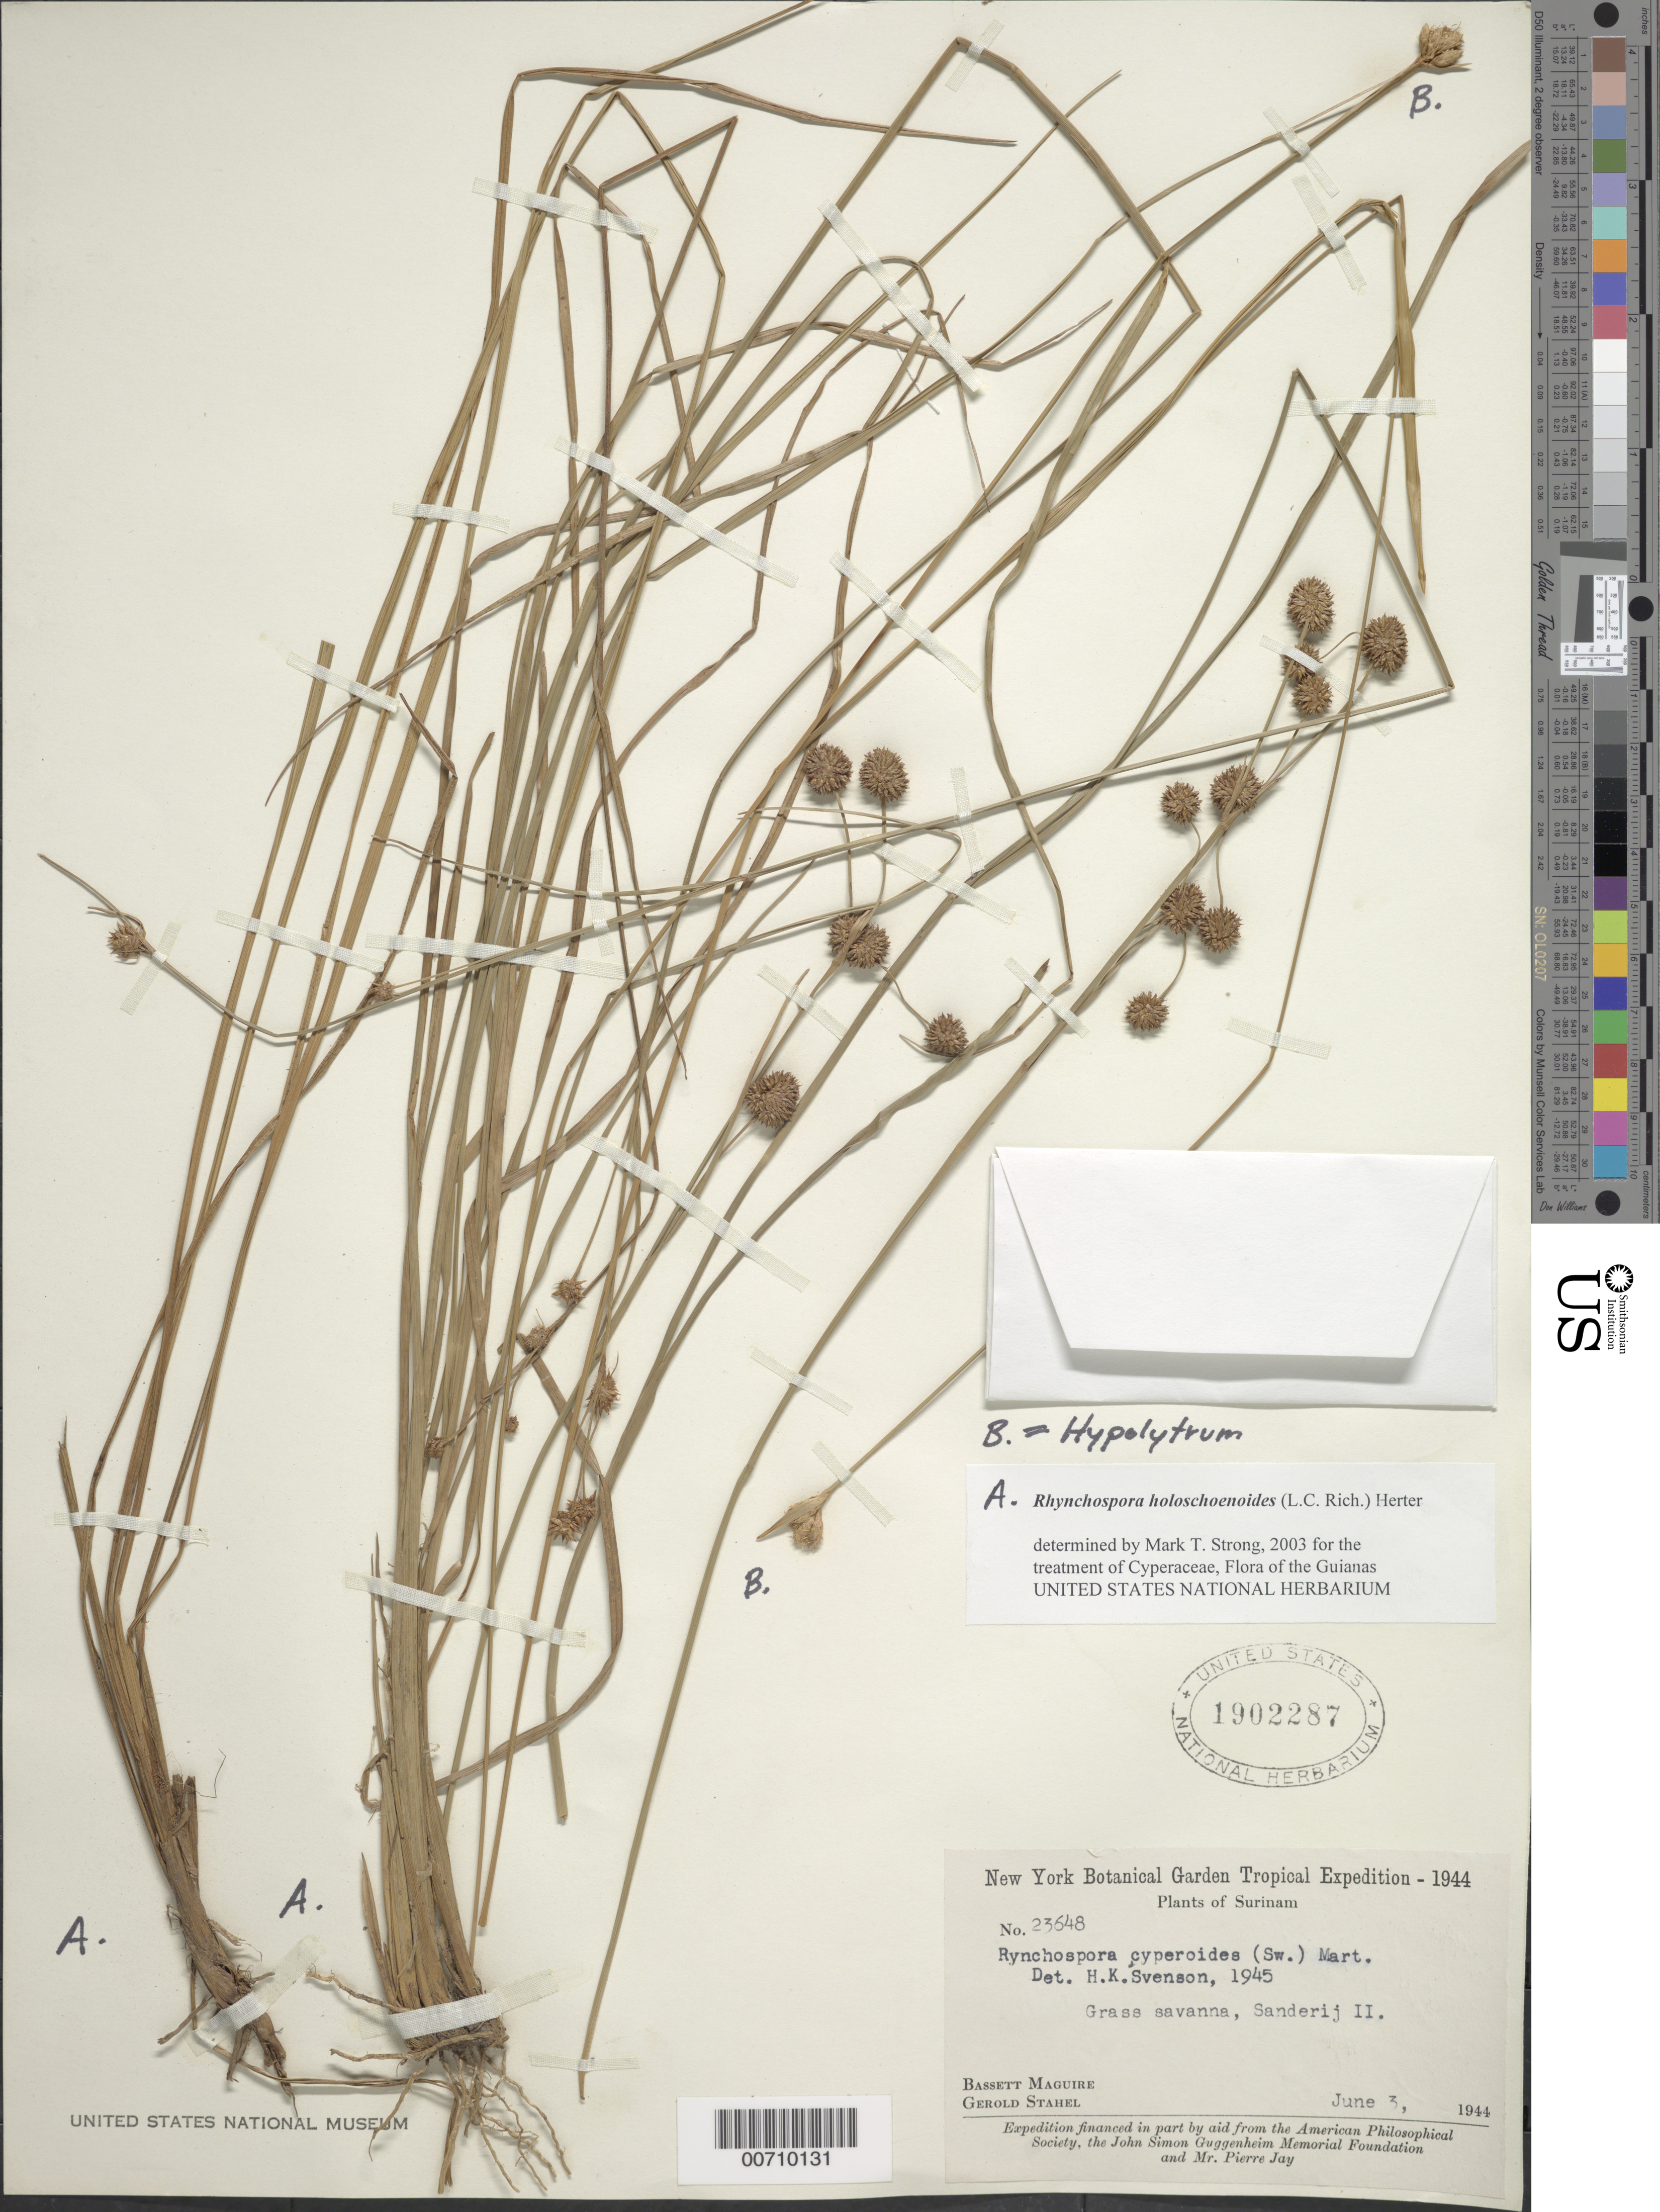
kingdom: Plantae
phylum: Tracheophyta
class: Liliopsida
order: Poales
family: Cyperaceae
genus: Rhynchospora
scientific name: Rhynchospora holoschoenoides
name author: (Rich.) Herter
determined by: Strong, M. T., (US), Smithsonian Institution - National Museum of Natural History (UNITED STATES)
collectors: B. Maguire & G. Stahel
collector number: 23648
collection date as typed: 3-Jun-44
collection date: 1944-06-03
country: Suriname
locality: Zanderij Is, Sectie O, km 70, along railroad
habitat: Grass savanna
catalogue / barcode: US 1902287